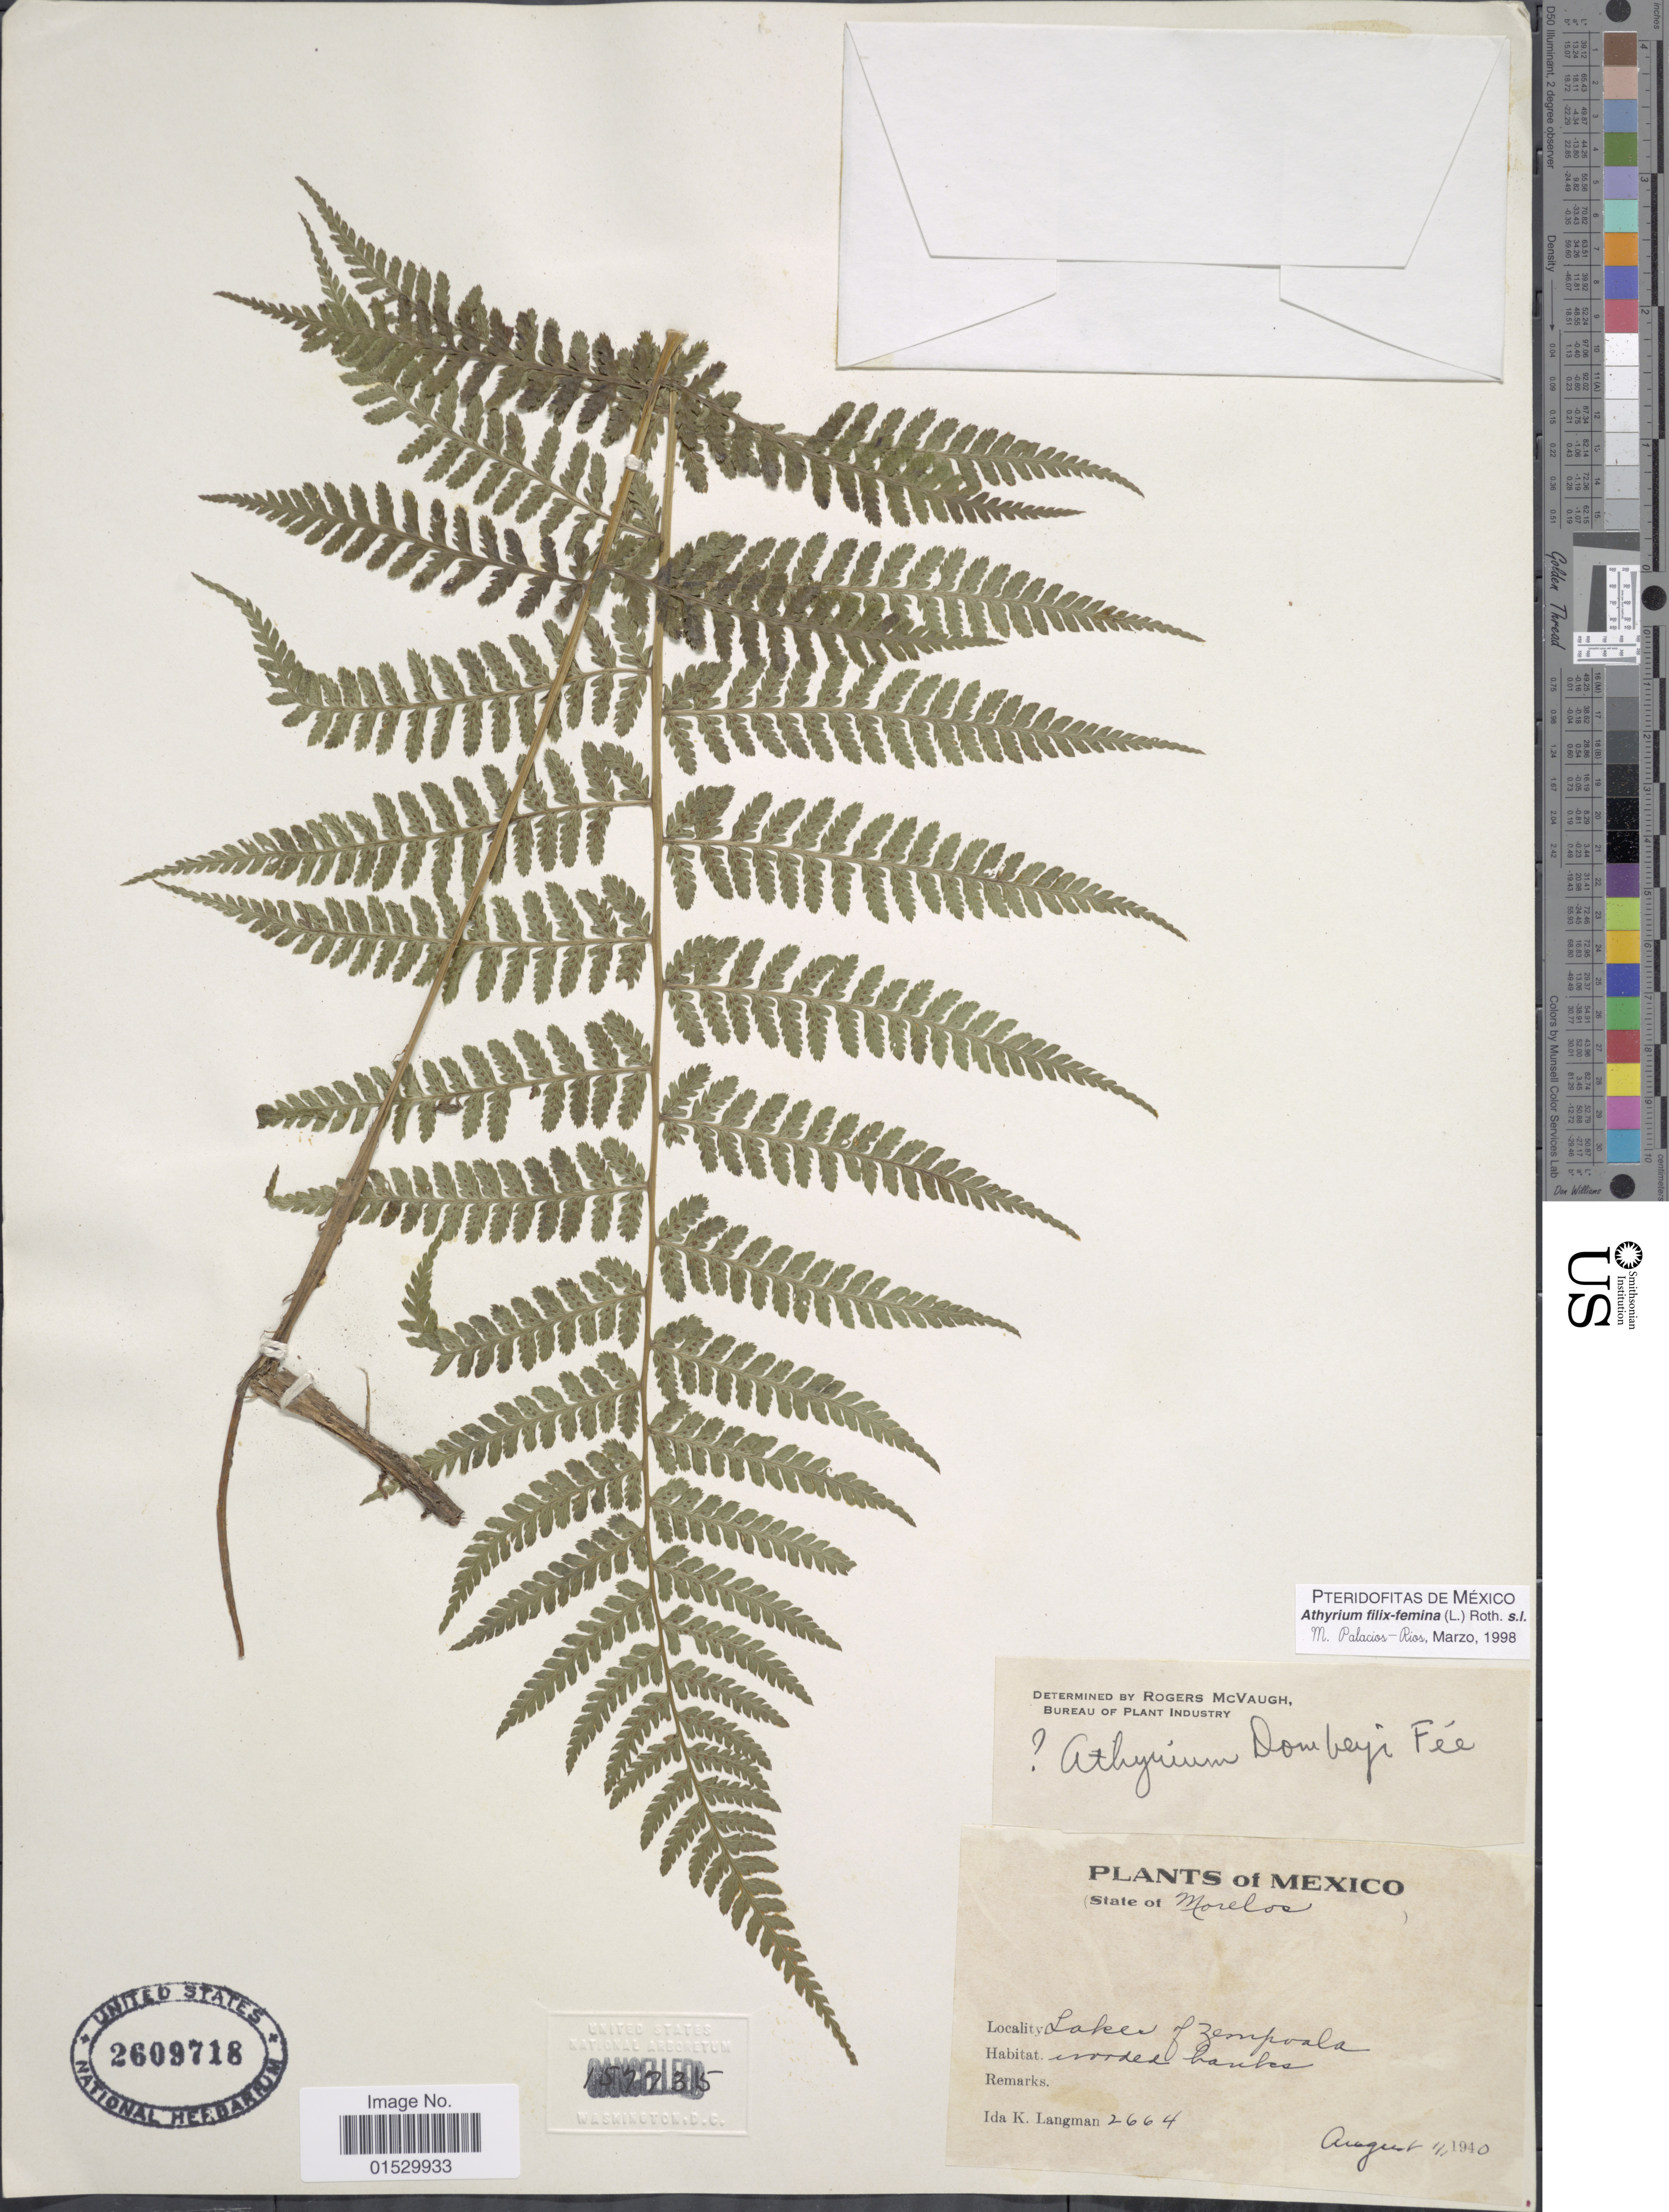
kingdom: Plantae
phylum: Tracheophyta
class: Polypodiopsida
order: Polypodiales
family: Athyriaceae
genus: Athyrium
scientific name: Athyrium bourgeaui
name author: E. Fourn.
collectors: I. K. Langman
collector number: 2664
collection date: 1940-08-11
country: Mexico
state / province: Morelos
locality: Lakes of Zempoala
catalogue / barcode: US 2609718